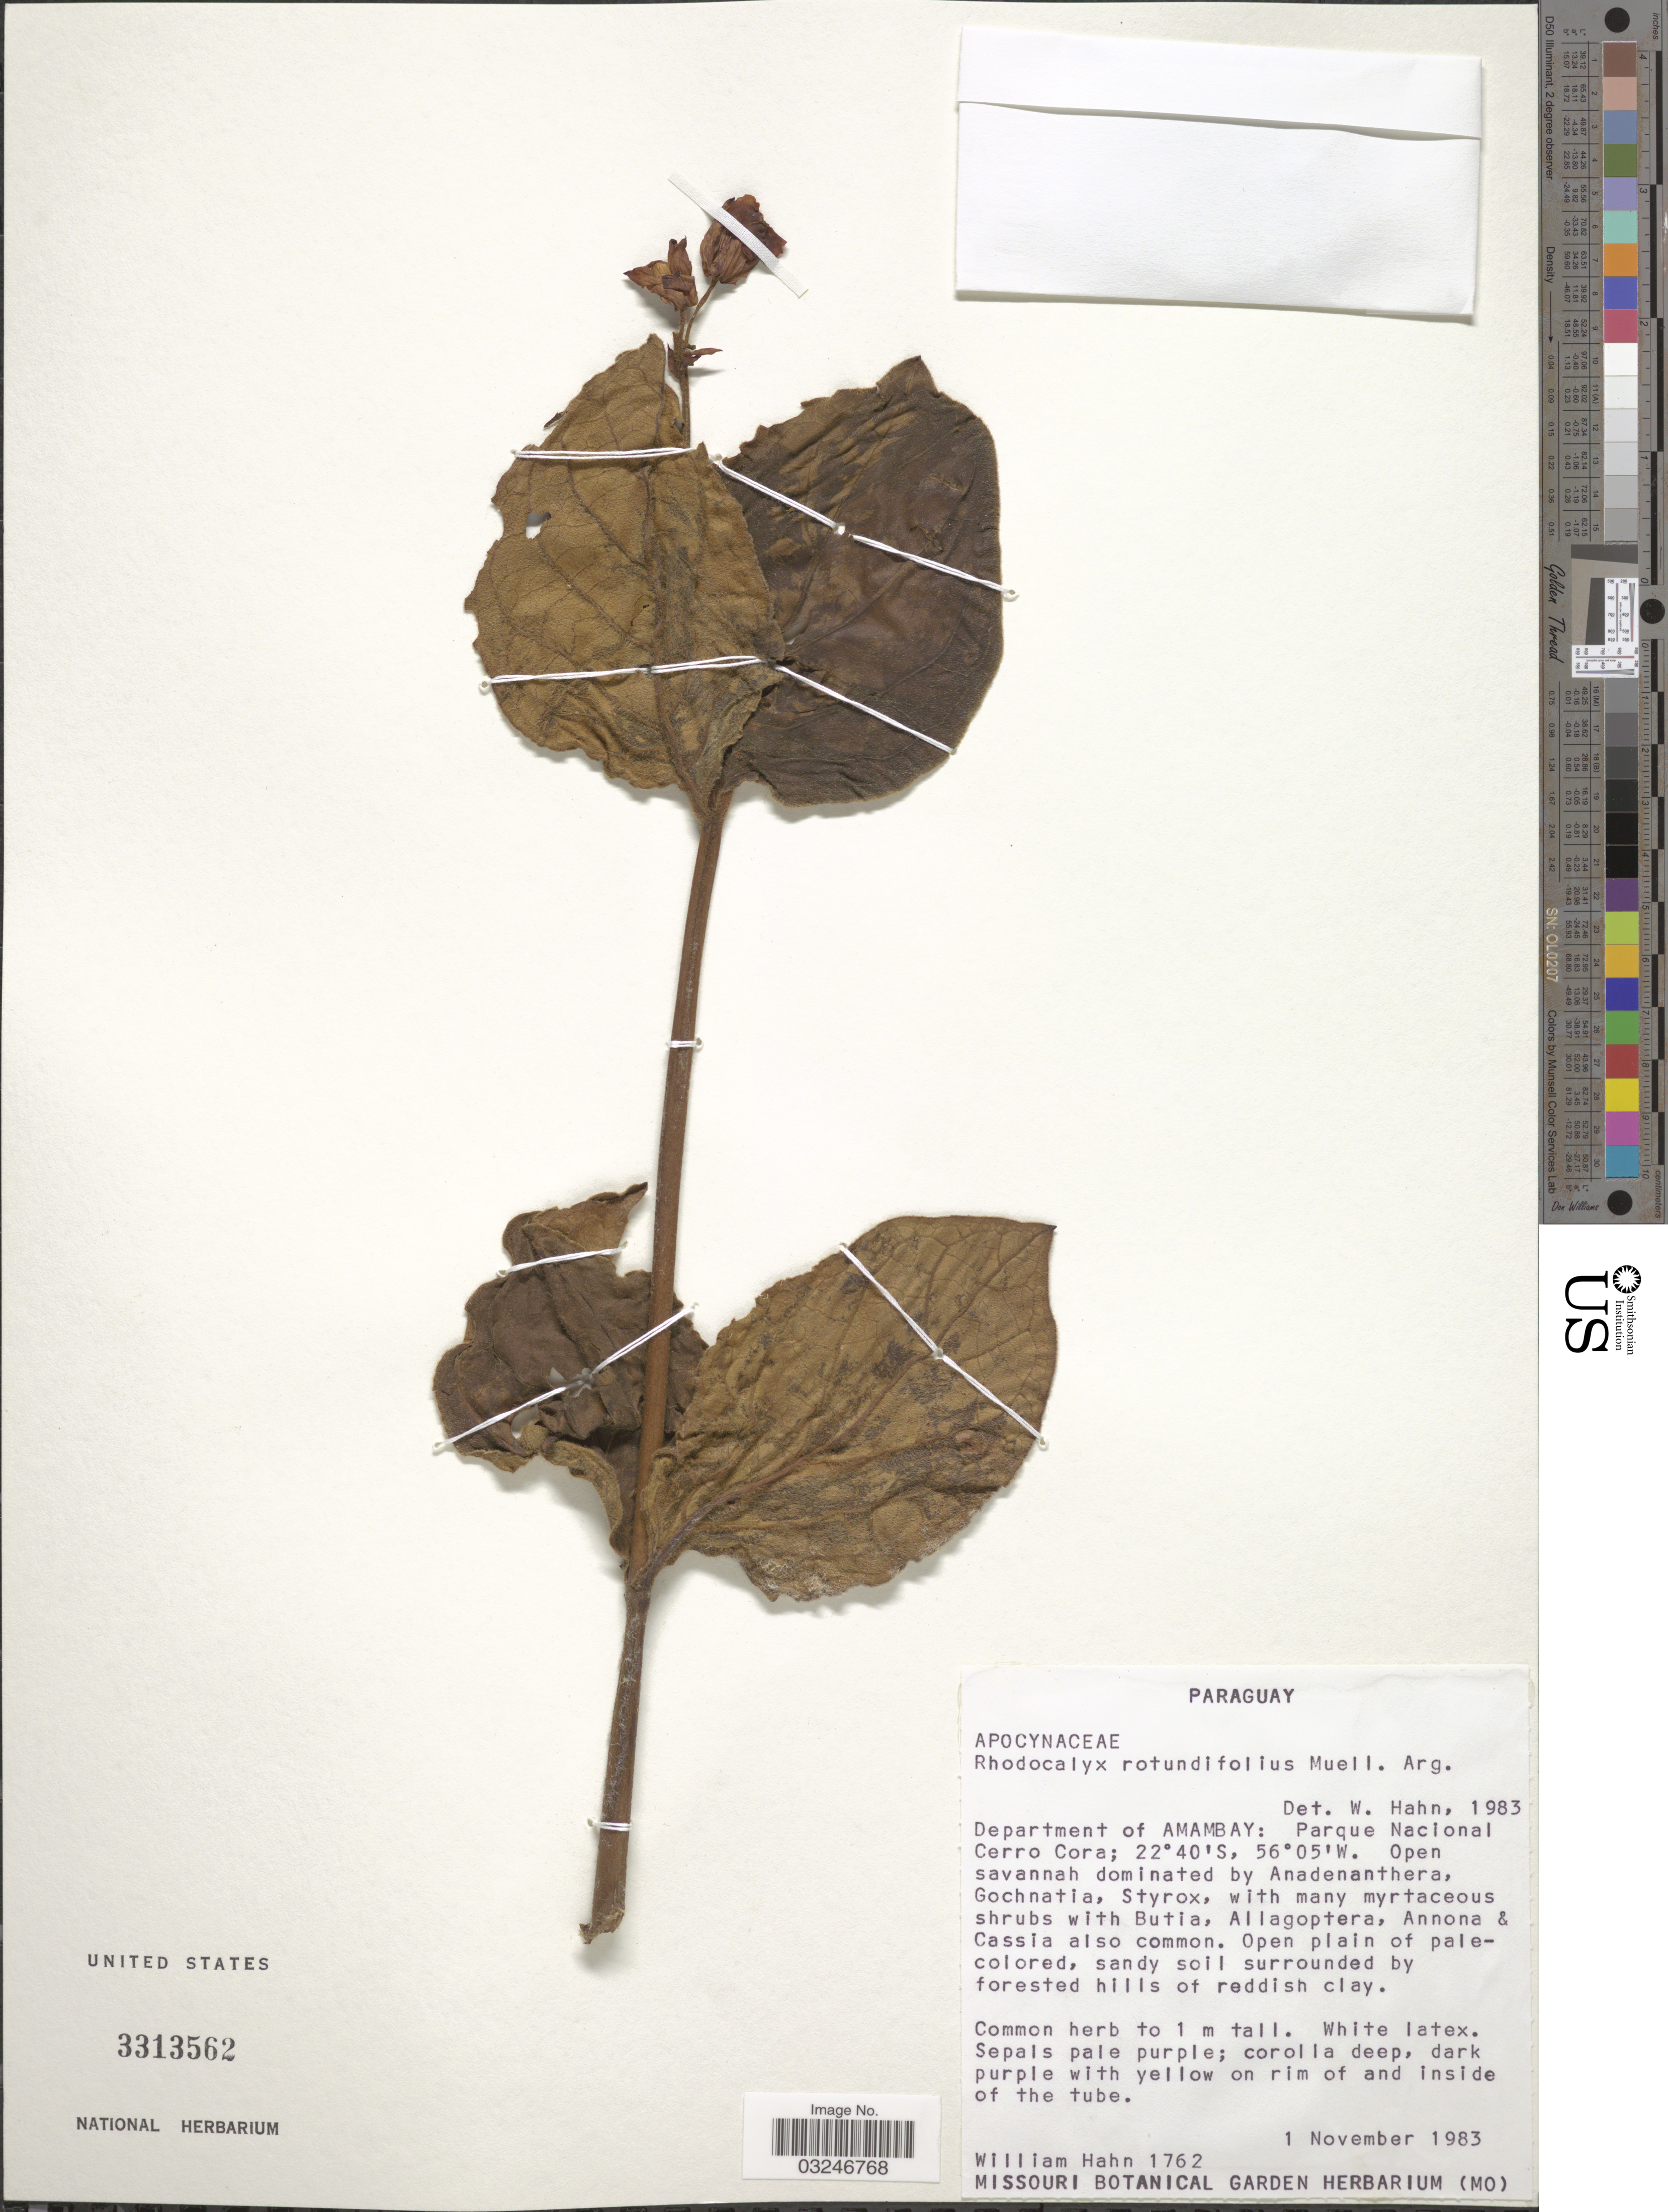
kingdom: Plantae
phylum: Tracheophyta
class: Magnoliopsida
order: Gentianales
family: Apocynaceae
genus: Rhodocalyx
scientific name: Rhodocalyx rotundifolius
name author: Müll. Arg.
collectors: W. J. Hahn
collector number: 1762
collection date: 1983-11-01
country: Paraguay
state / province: Amambay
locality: Department of Amambay: Parque Nacional Cerro Cora.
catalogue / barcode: US 3313562